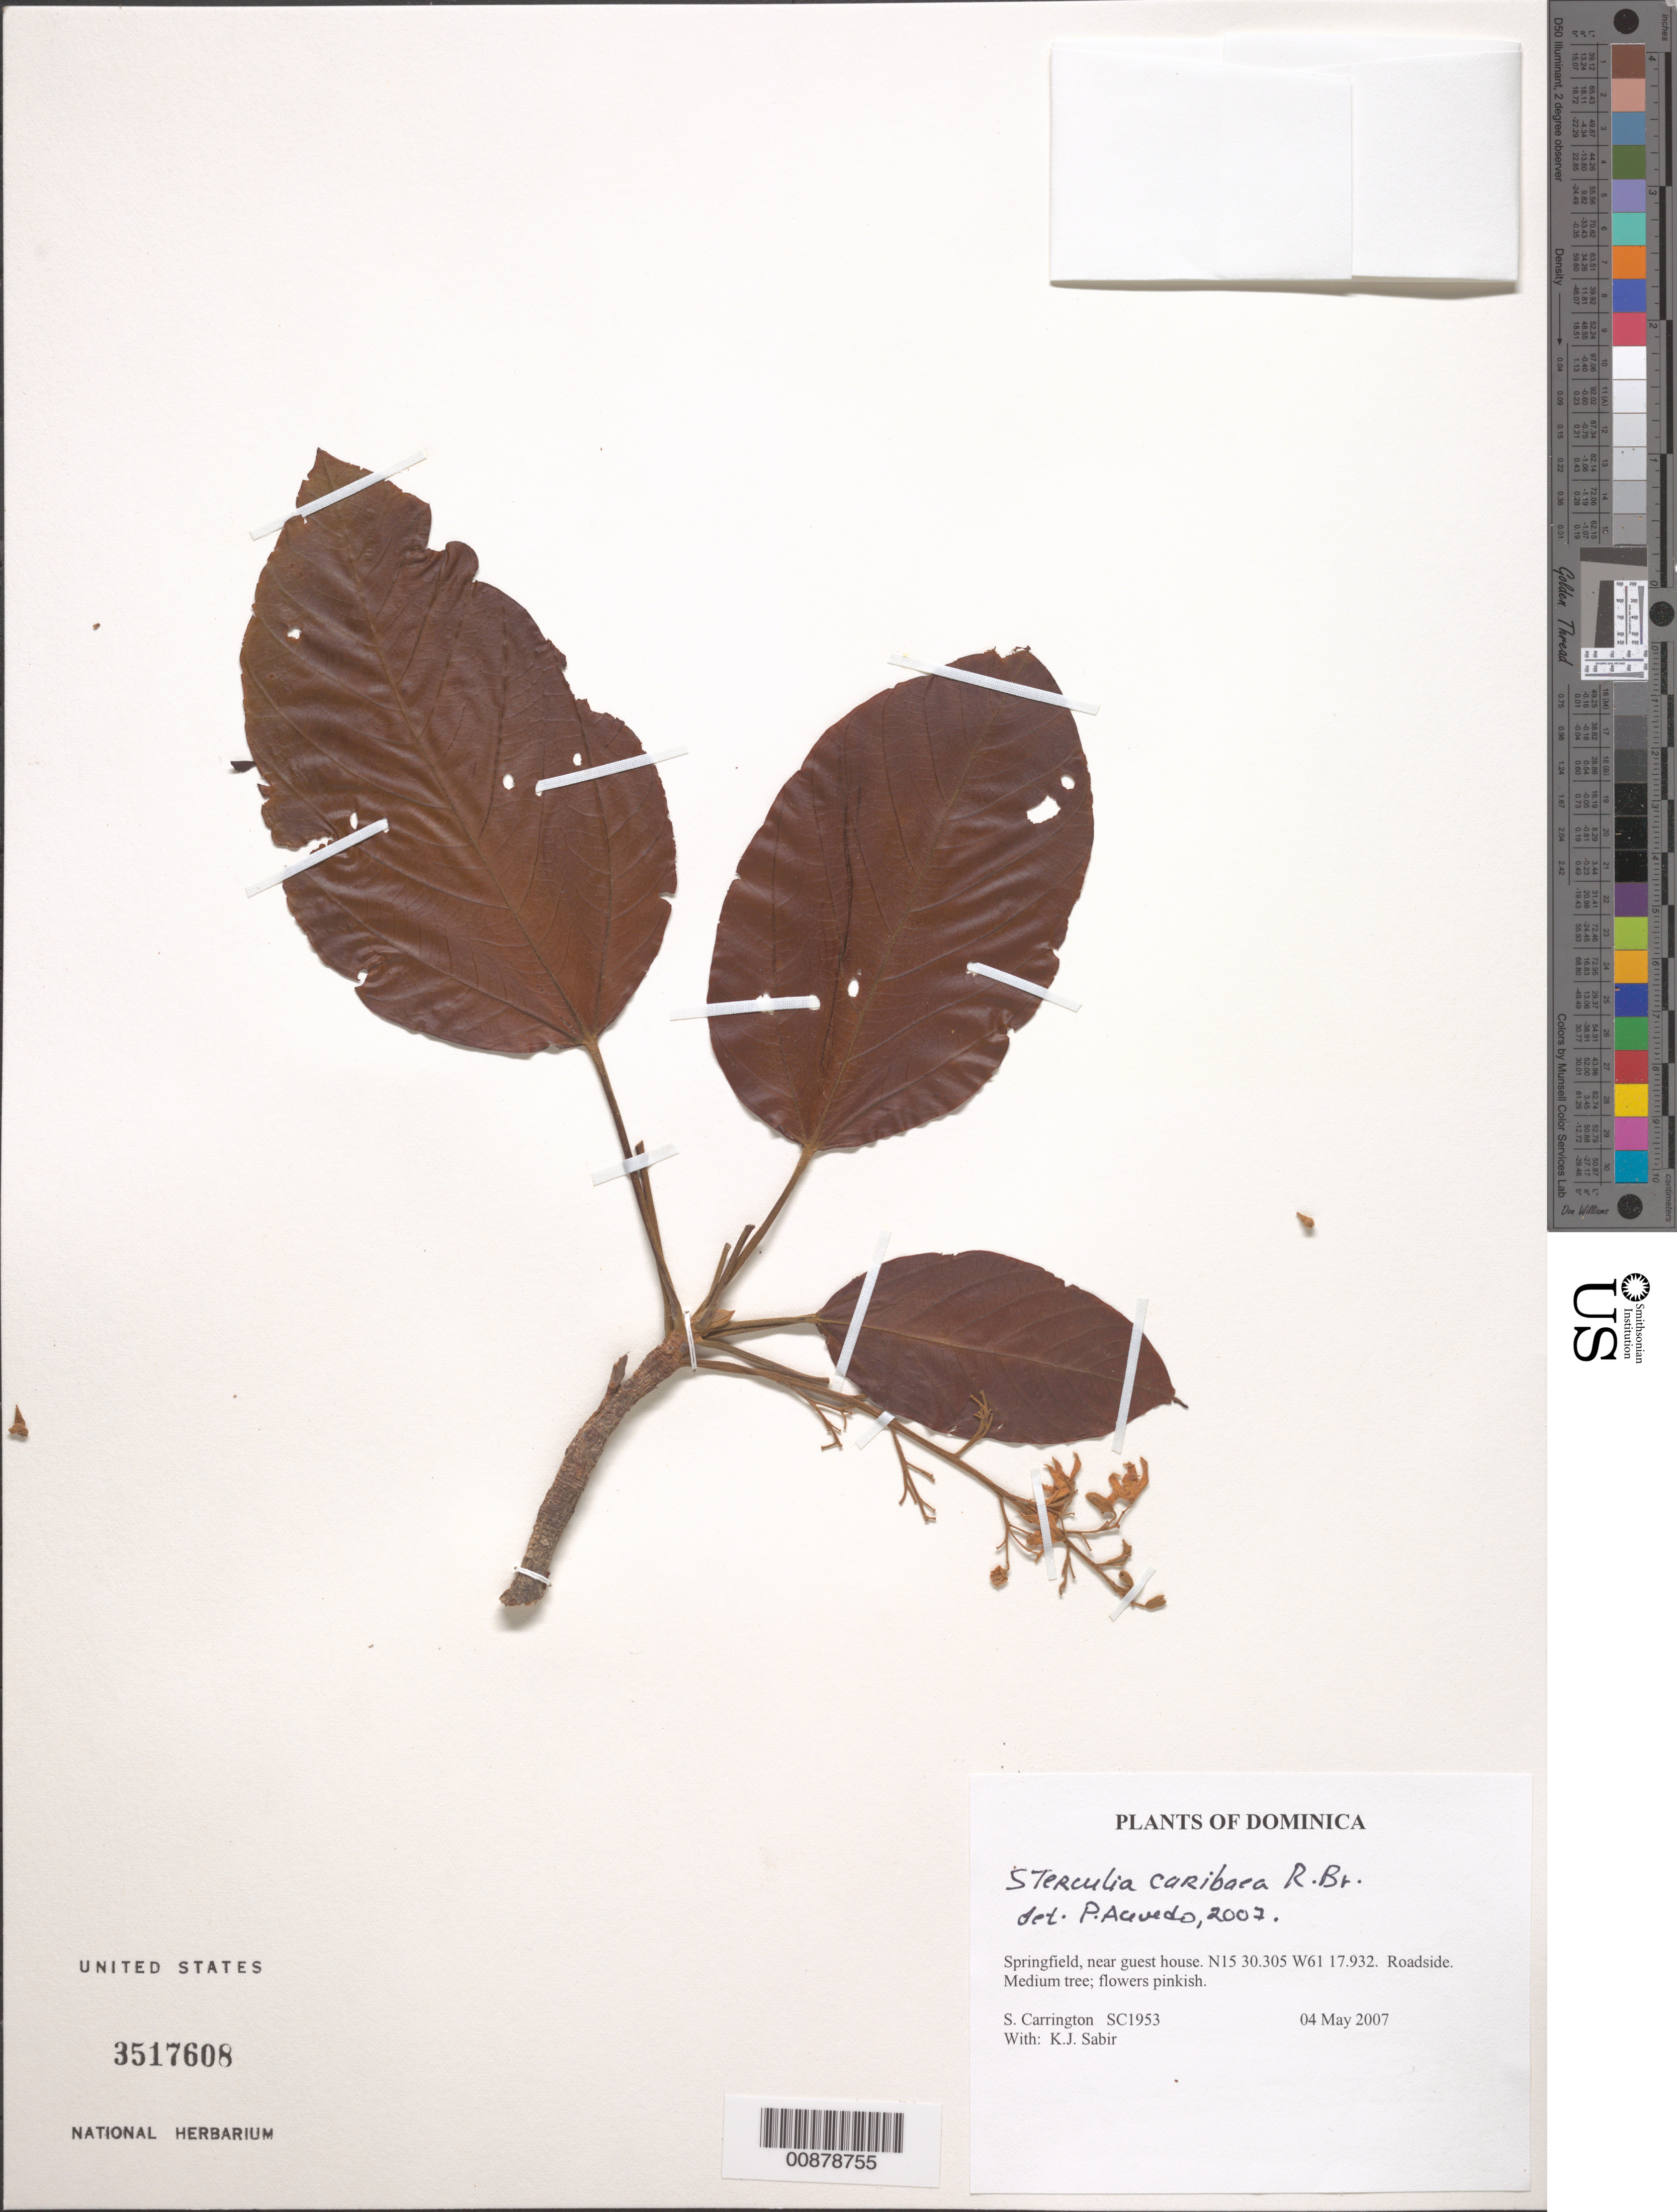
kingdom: Plantae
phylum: Tracheophyta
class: Magnoliopsida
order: Malvales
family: Malvaceae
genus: Sterculia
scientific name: Sterculia caribaea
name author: R. Br.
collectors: C. M. S. Carrington & K. Sabir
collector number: SC 1953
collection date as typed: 04 May 2007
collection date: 2007-05-04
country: Dominica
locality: Springfield, near guest house.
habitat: Roadside.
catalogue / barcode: US 3517608